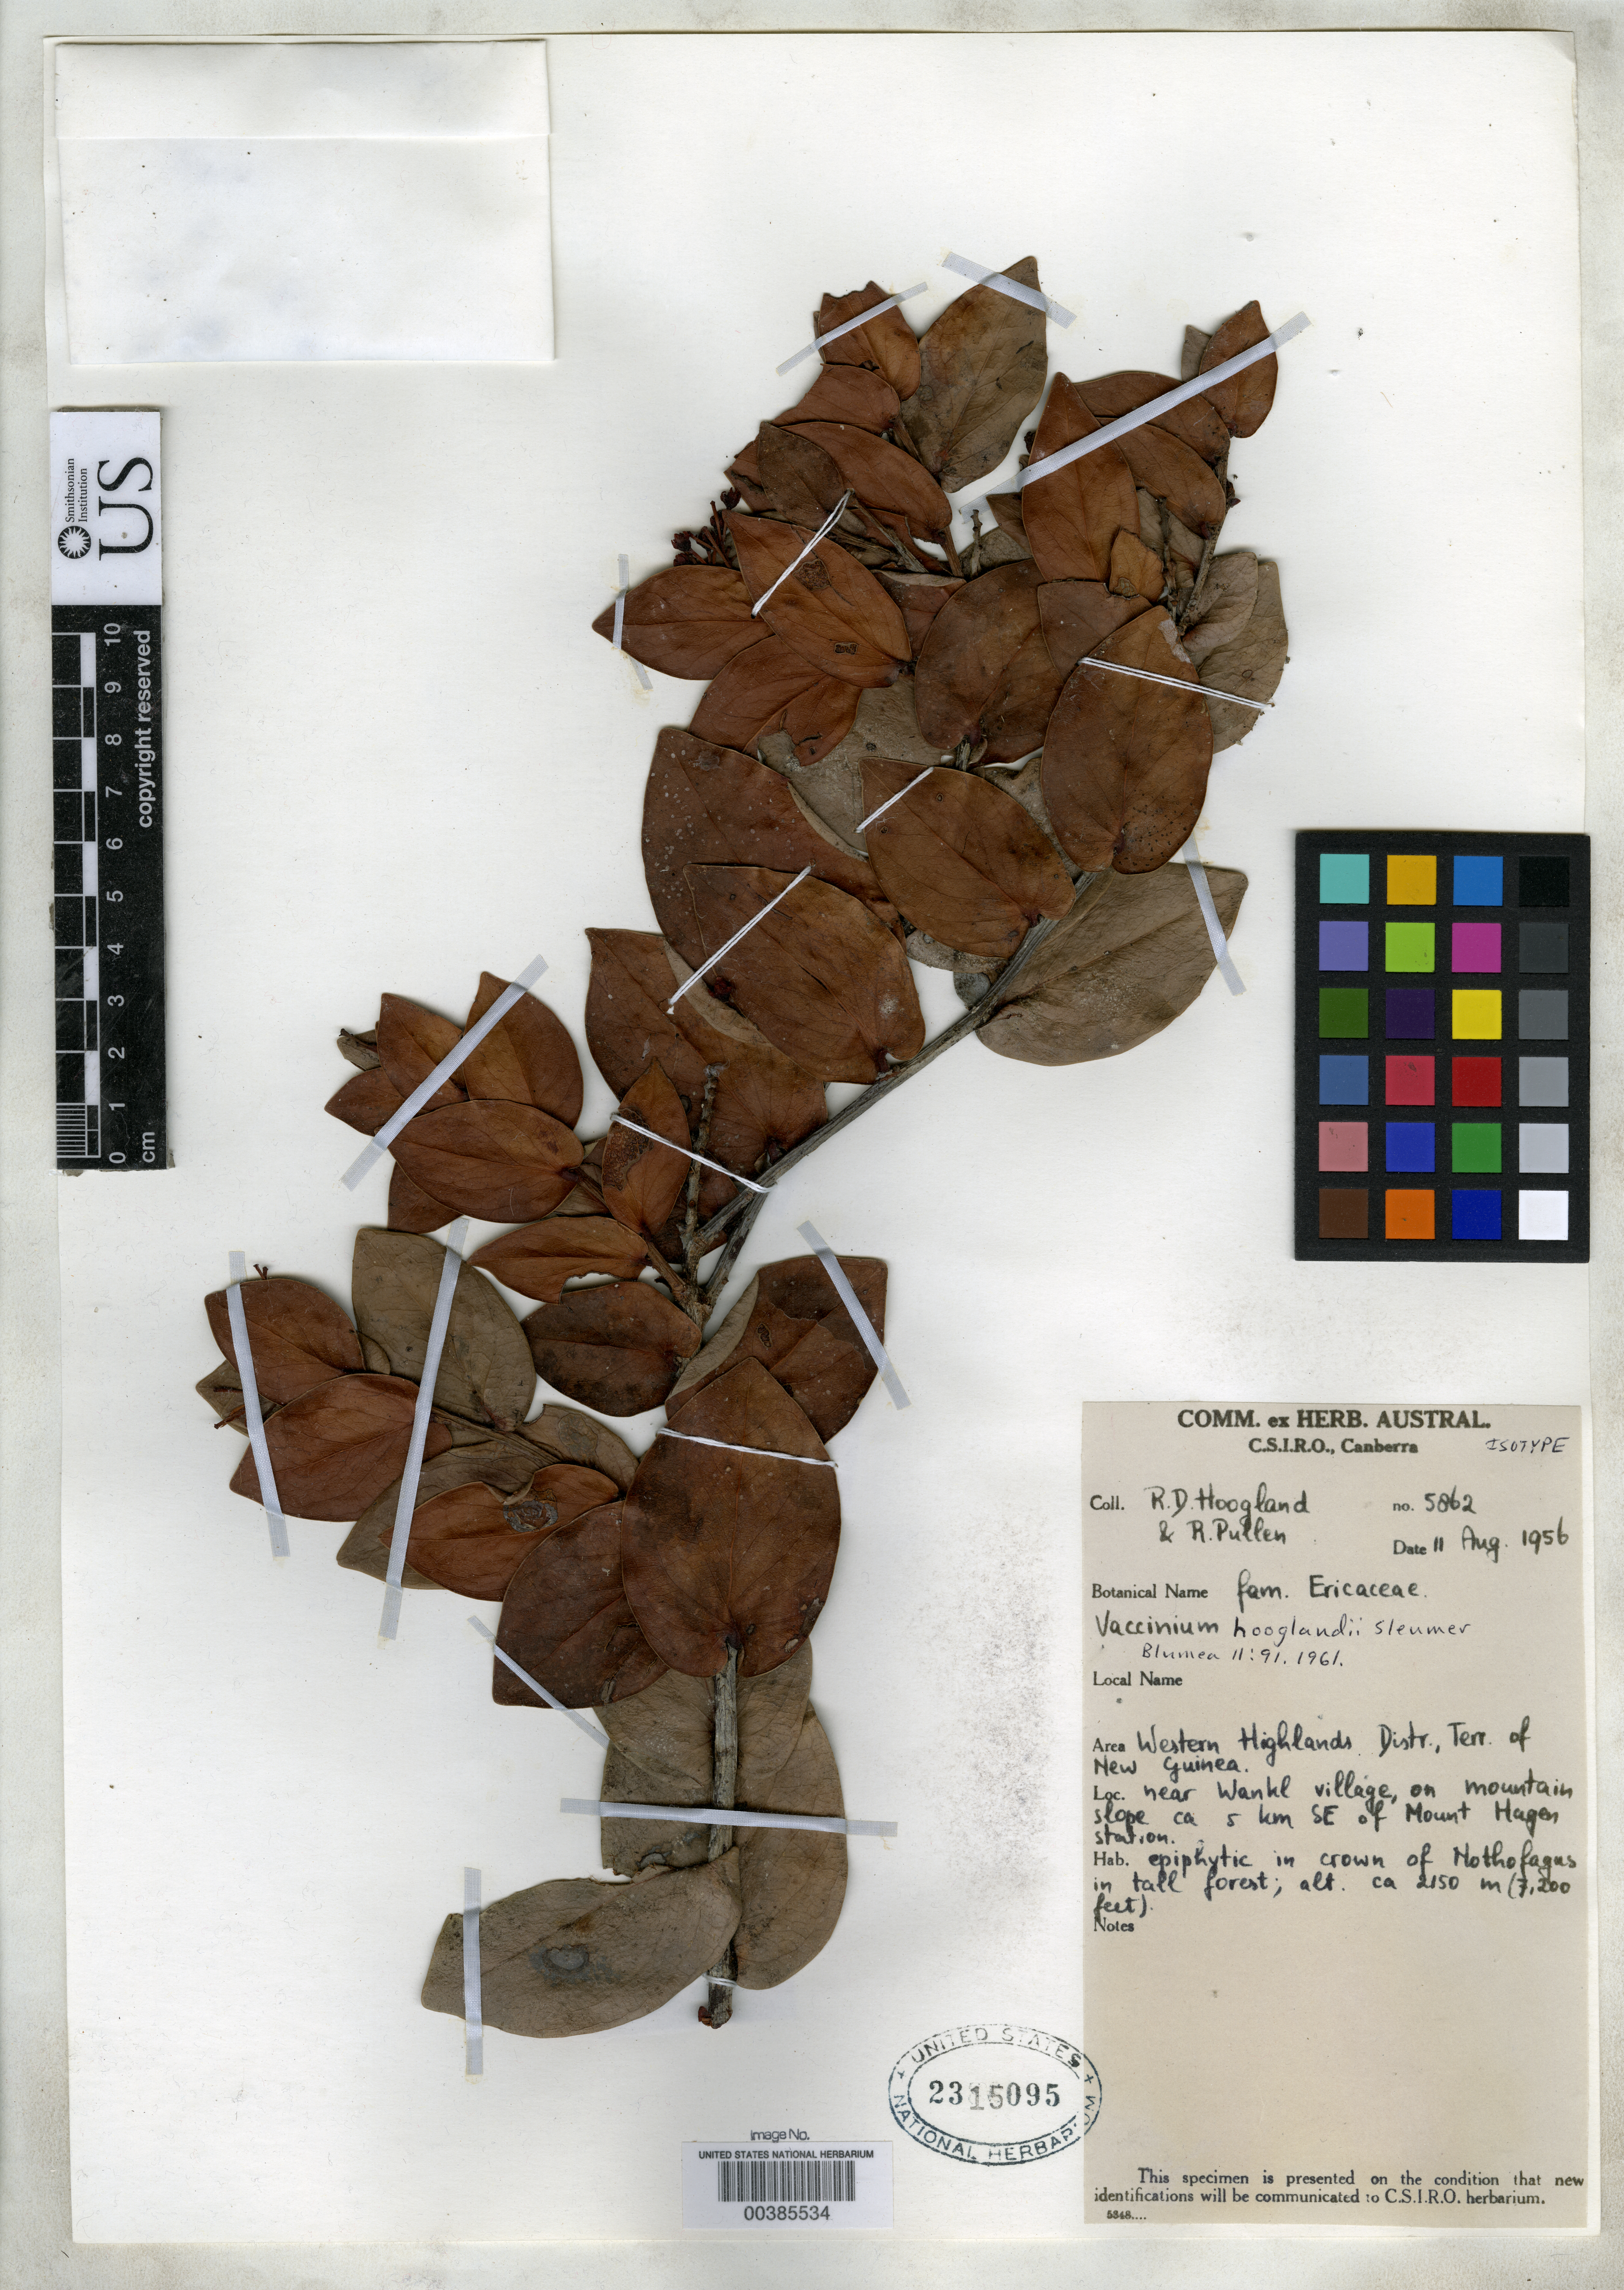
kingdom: Plantae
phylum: Tracheophyta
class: Magnoliopsida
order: Ericales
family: Ericaceae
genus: Vaccinium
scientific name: Vaccinium hooglandii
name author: Sleumer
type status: Isotype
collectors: R. D. Hoogland & R. Pullen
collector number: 5862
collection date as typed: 11 Aug 1956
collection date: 1956-08-11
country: Papua New Guinea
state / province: Western Highlands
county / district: Mount Hagen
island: New Guinea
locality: Near Wankl village, on mountain slope ca 5 km SE of Mount Hagen Station.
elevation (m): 2150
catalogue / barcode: US 2315095